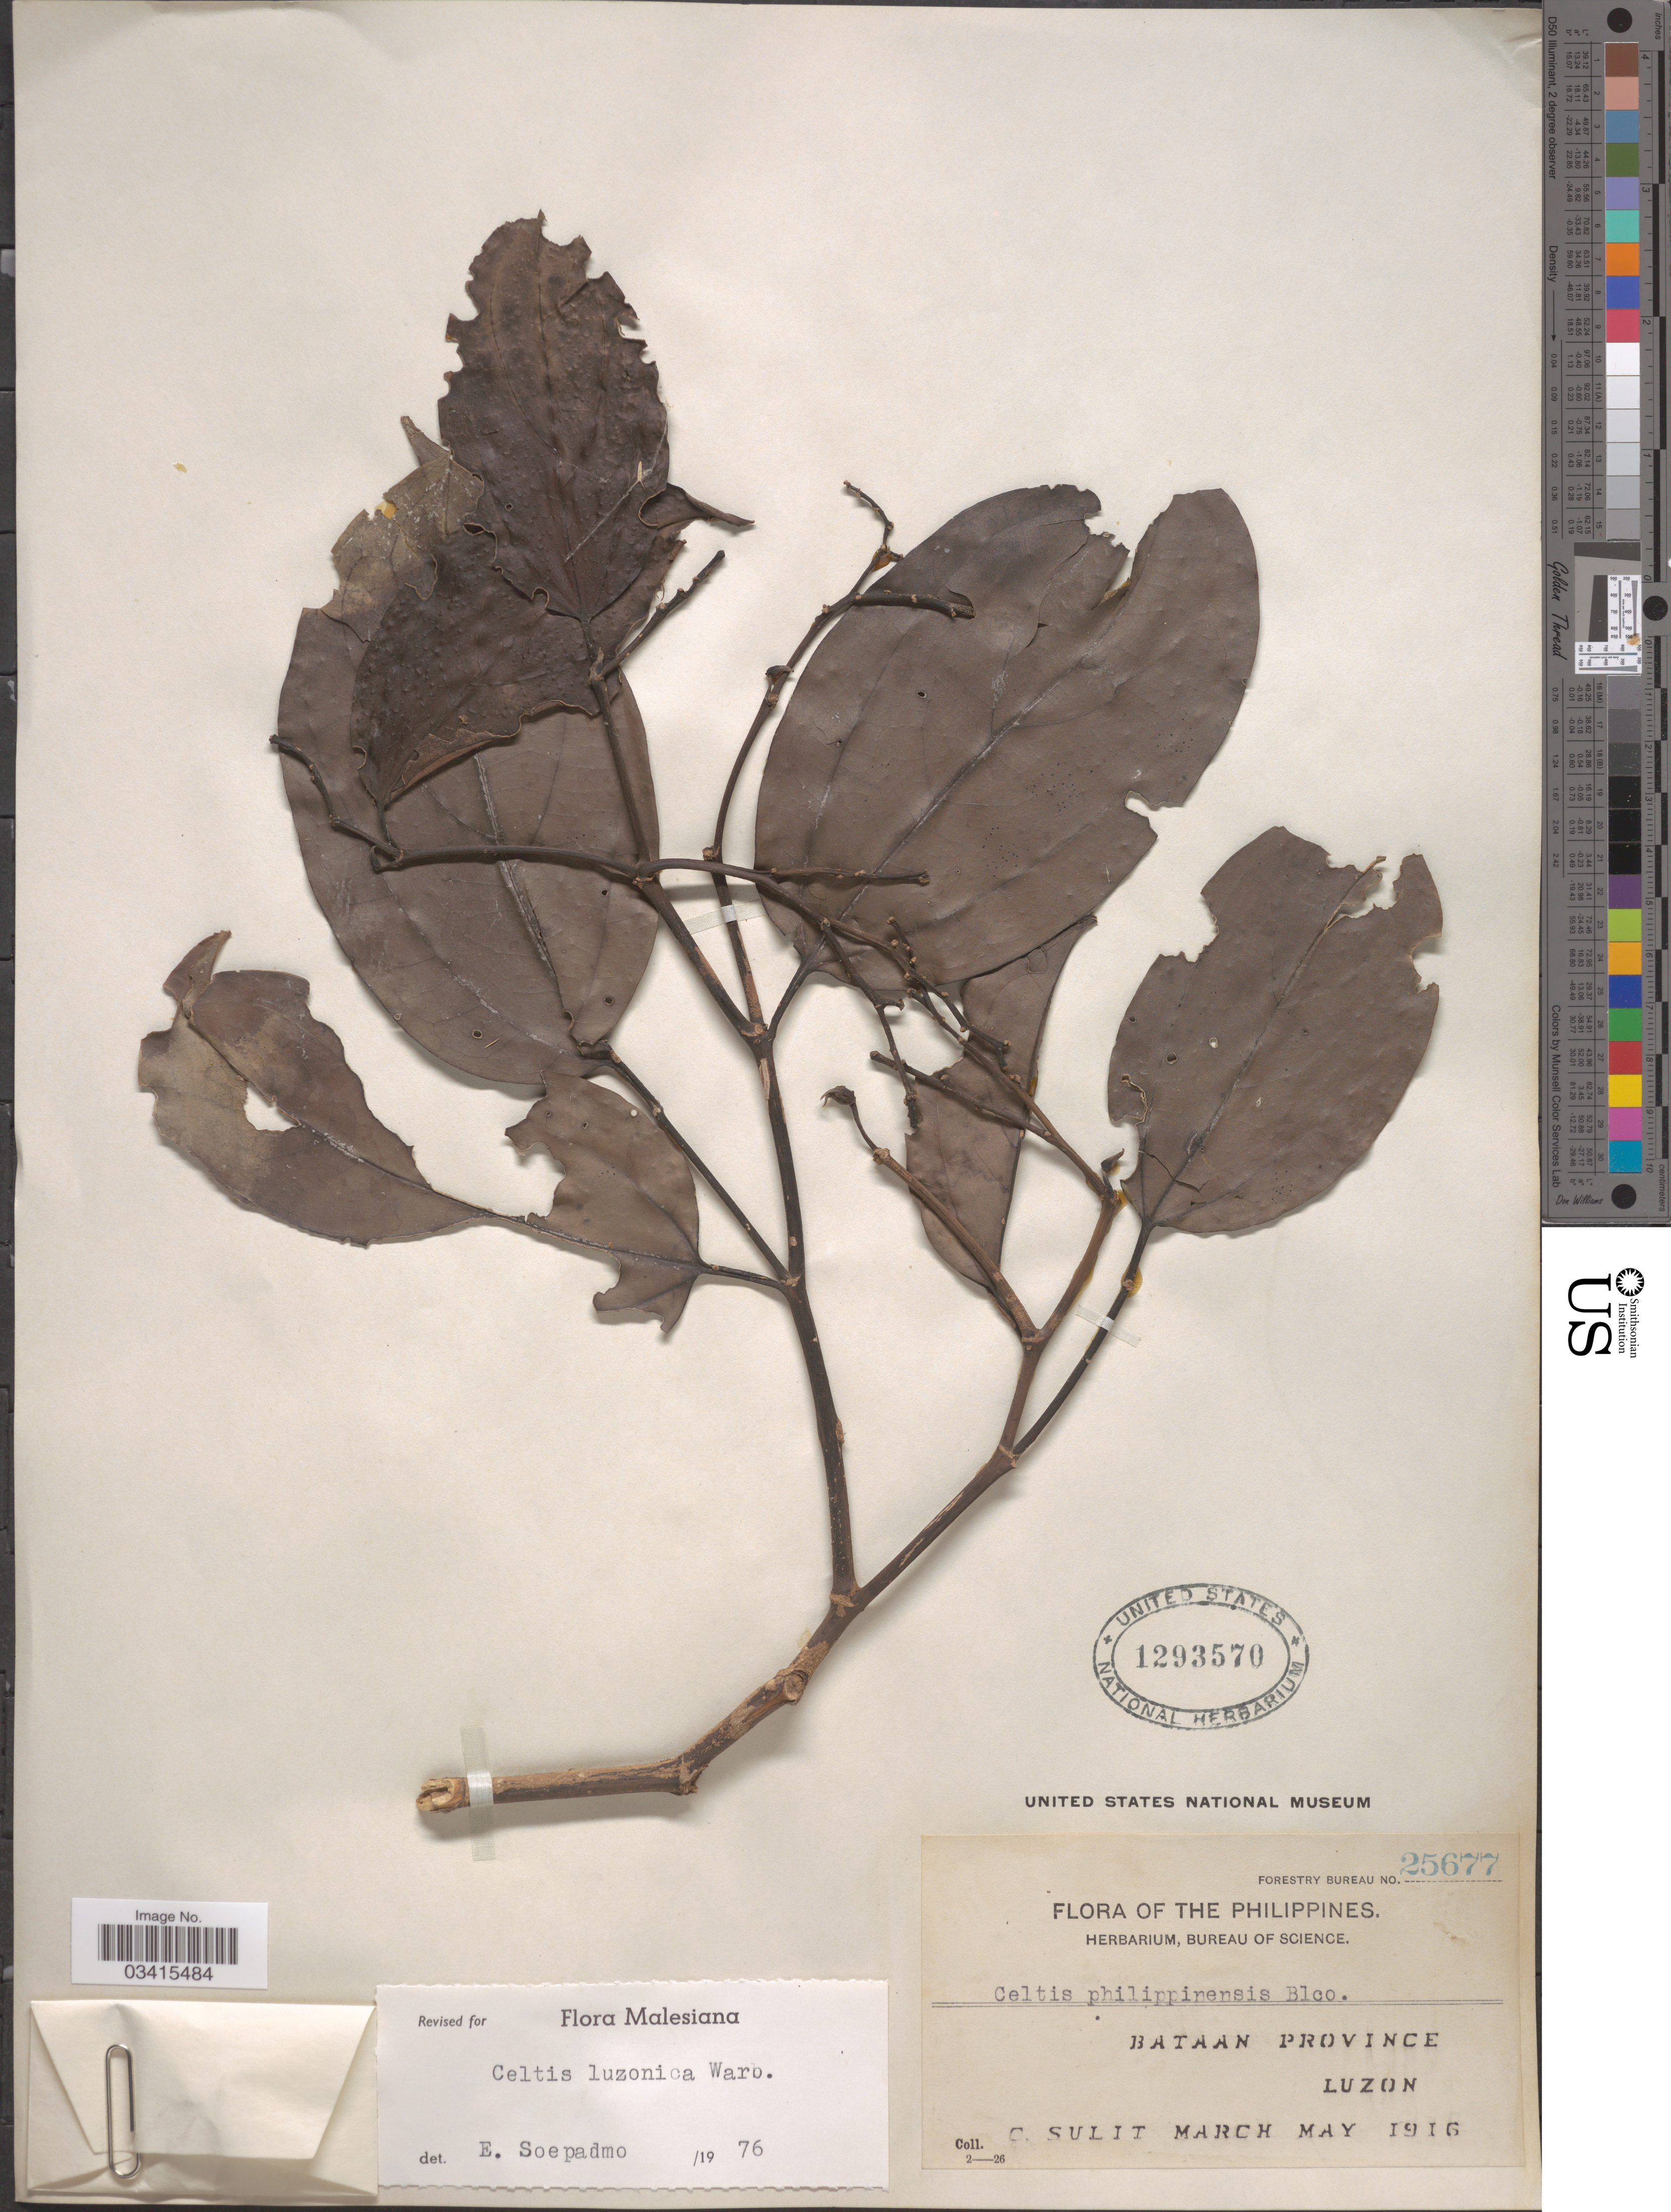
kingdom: Plantae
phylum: Tracheophyta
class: Magnoliopsida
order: Rosales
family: Cannabaceae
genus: Celtis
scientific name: Celtis luzonica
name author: Warb.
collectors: C. Sulit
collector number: Forestry Bureau 25677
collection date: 1916-03/1916-05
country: Philippines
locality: Bataan Province, Luzon.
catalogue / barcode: US 1293570